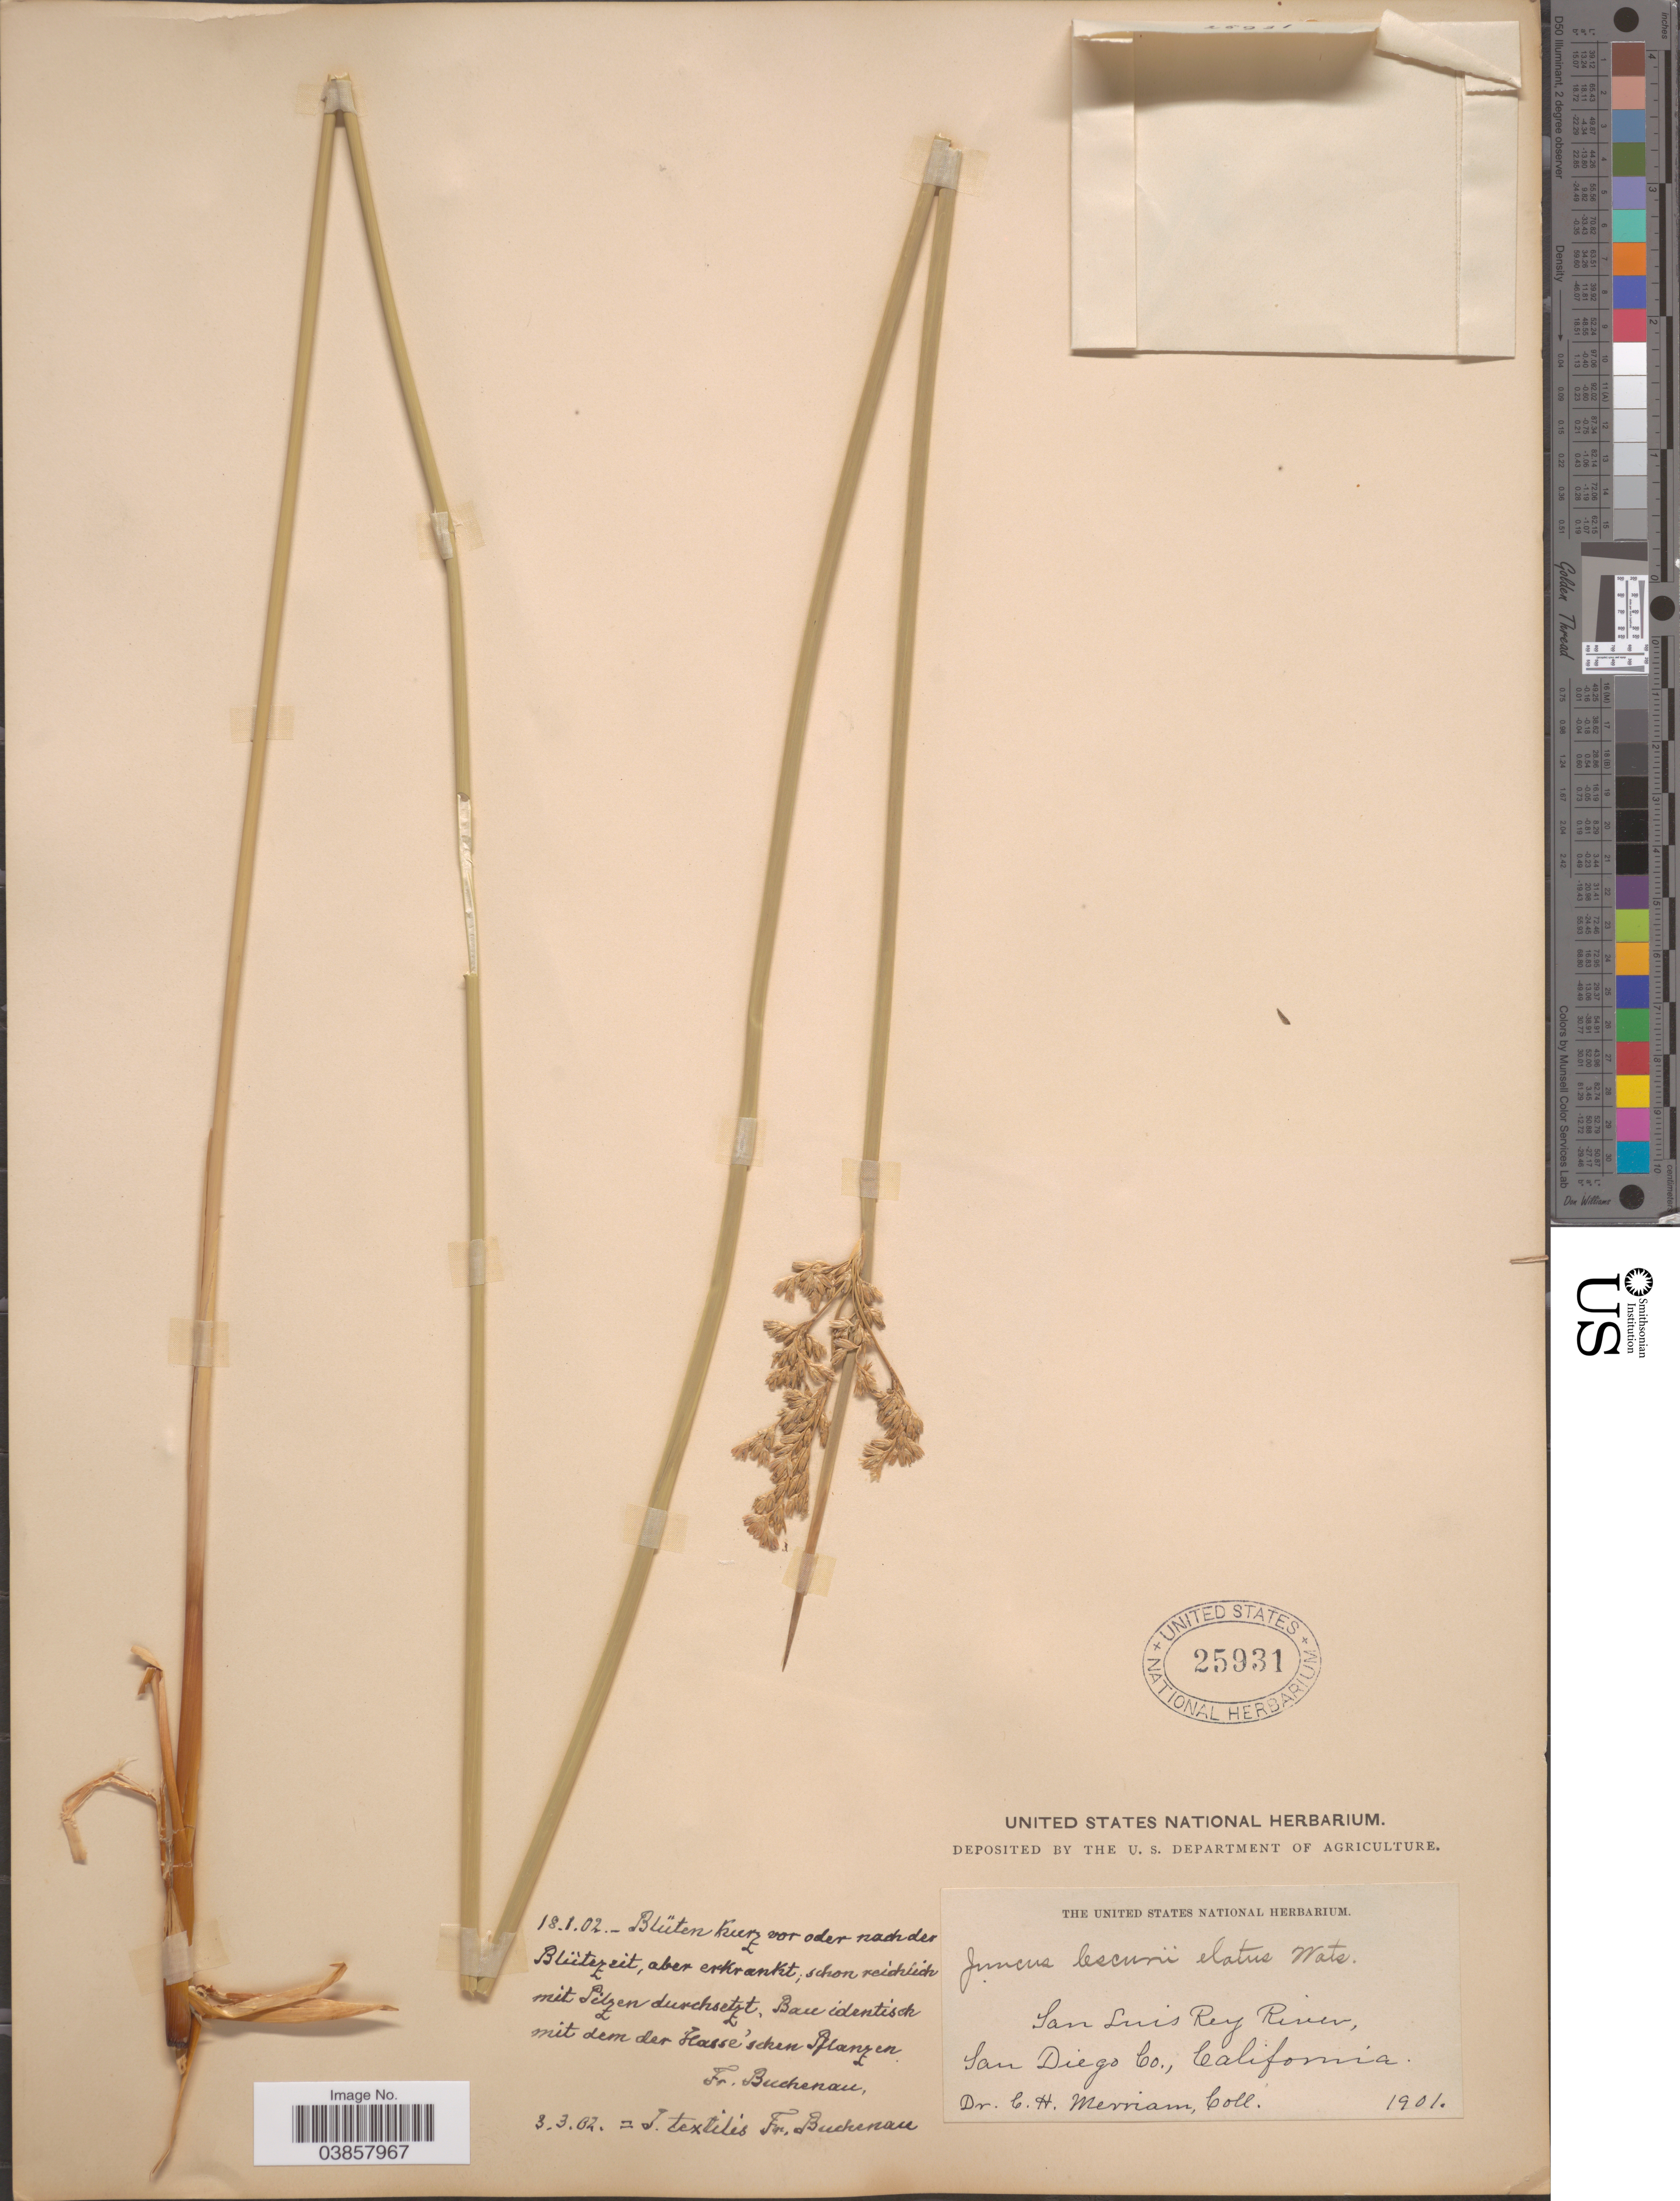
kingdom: Plantae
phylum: Tracheophyta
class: Liliopsida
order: Poales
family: Juncaceae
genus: Juncus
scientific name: Juncus textilis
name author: Buchenau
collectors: C. Merriam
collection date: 1901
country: United States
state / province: California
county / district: San Diego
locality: San Luis Rey River, San Diego Co.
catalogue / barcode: US 25931